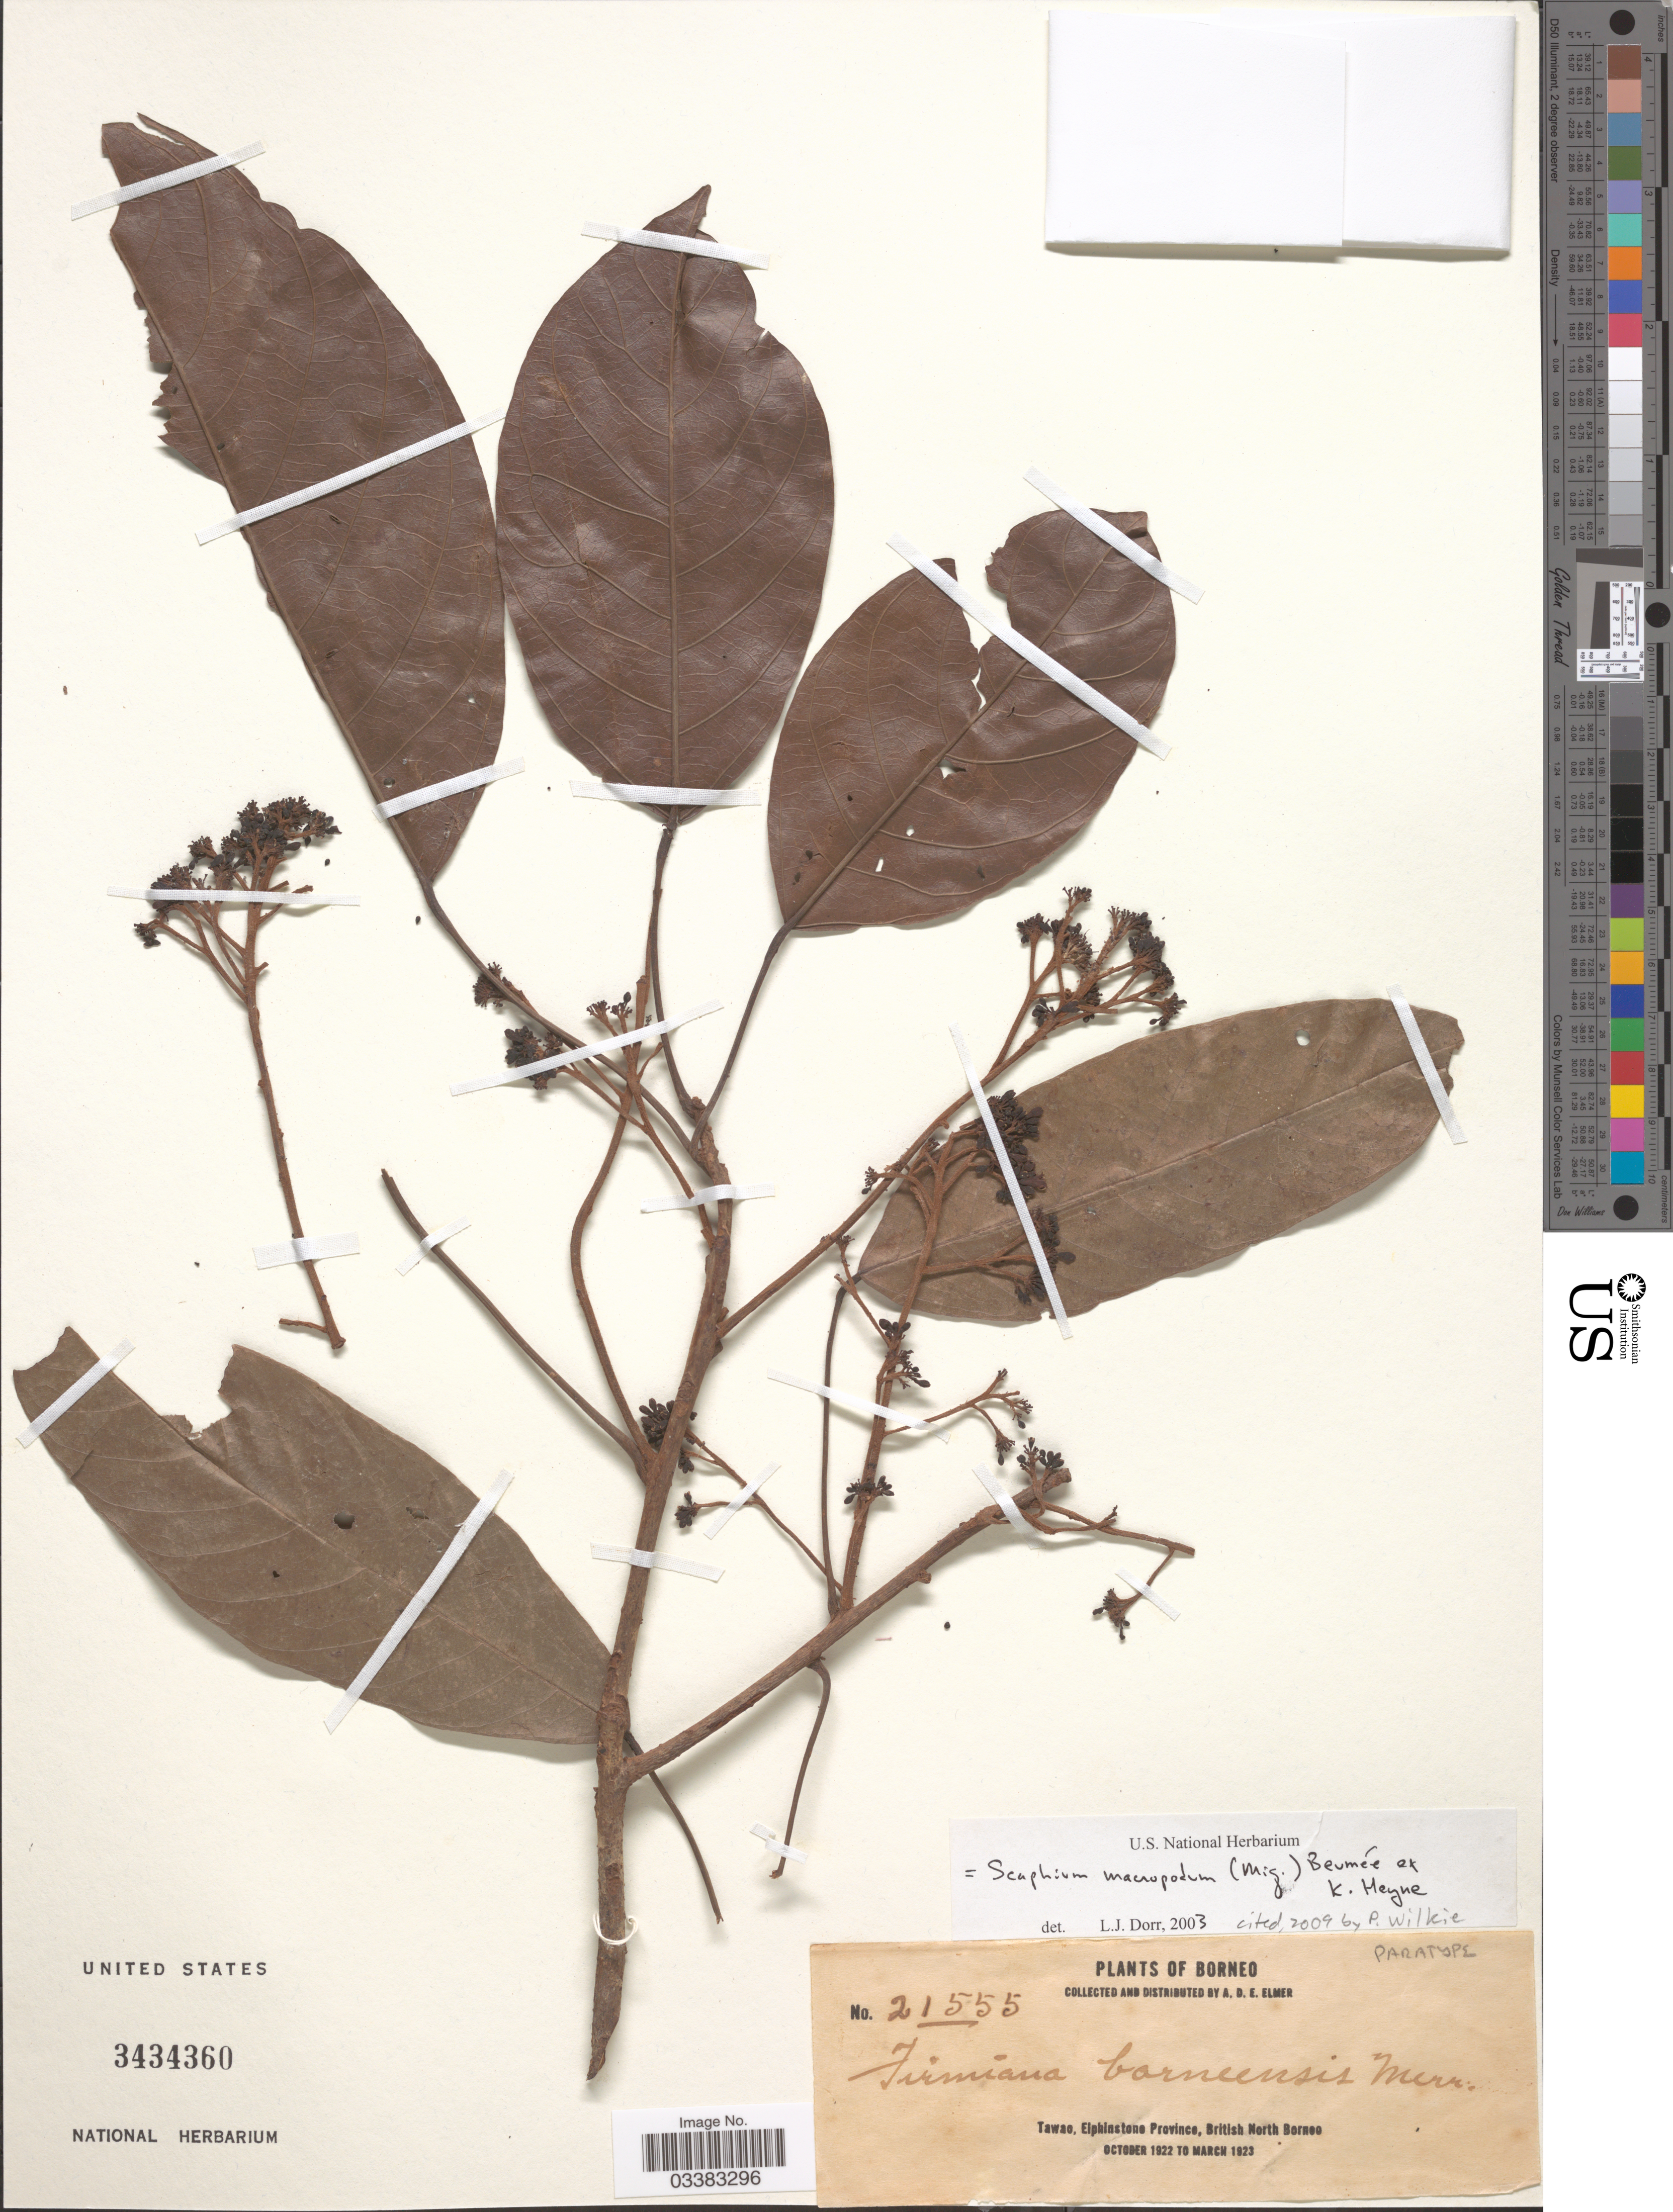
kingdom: Plantae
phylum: Tracheophyta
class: Magnoliopsida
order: Malvales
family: Malvaceae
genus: Scaphium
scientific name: Scaphium macropodum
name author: (Miq.) Beumée ex K. Heyne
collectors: A. D. E. Elmer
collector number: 21555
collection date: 1922-10/1923-03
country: Malaysia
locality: Borneo. Tawao, Elphinstone Province, British North Borneo.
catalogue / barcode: US 3434360